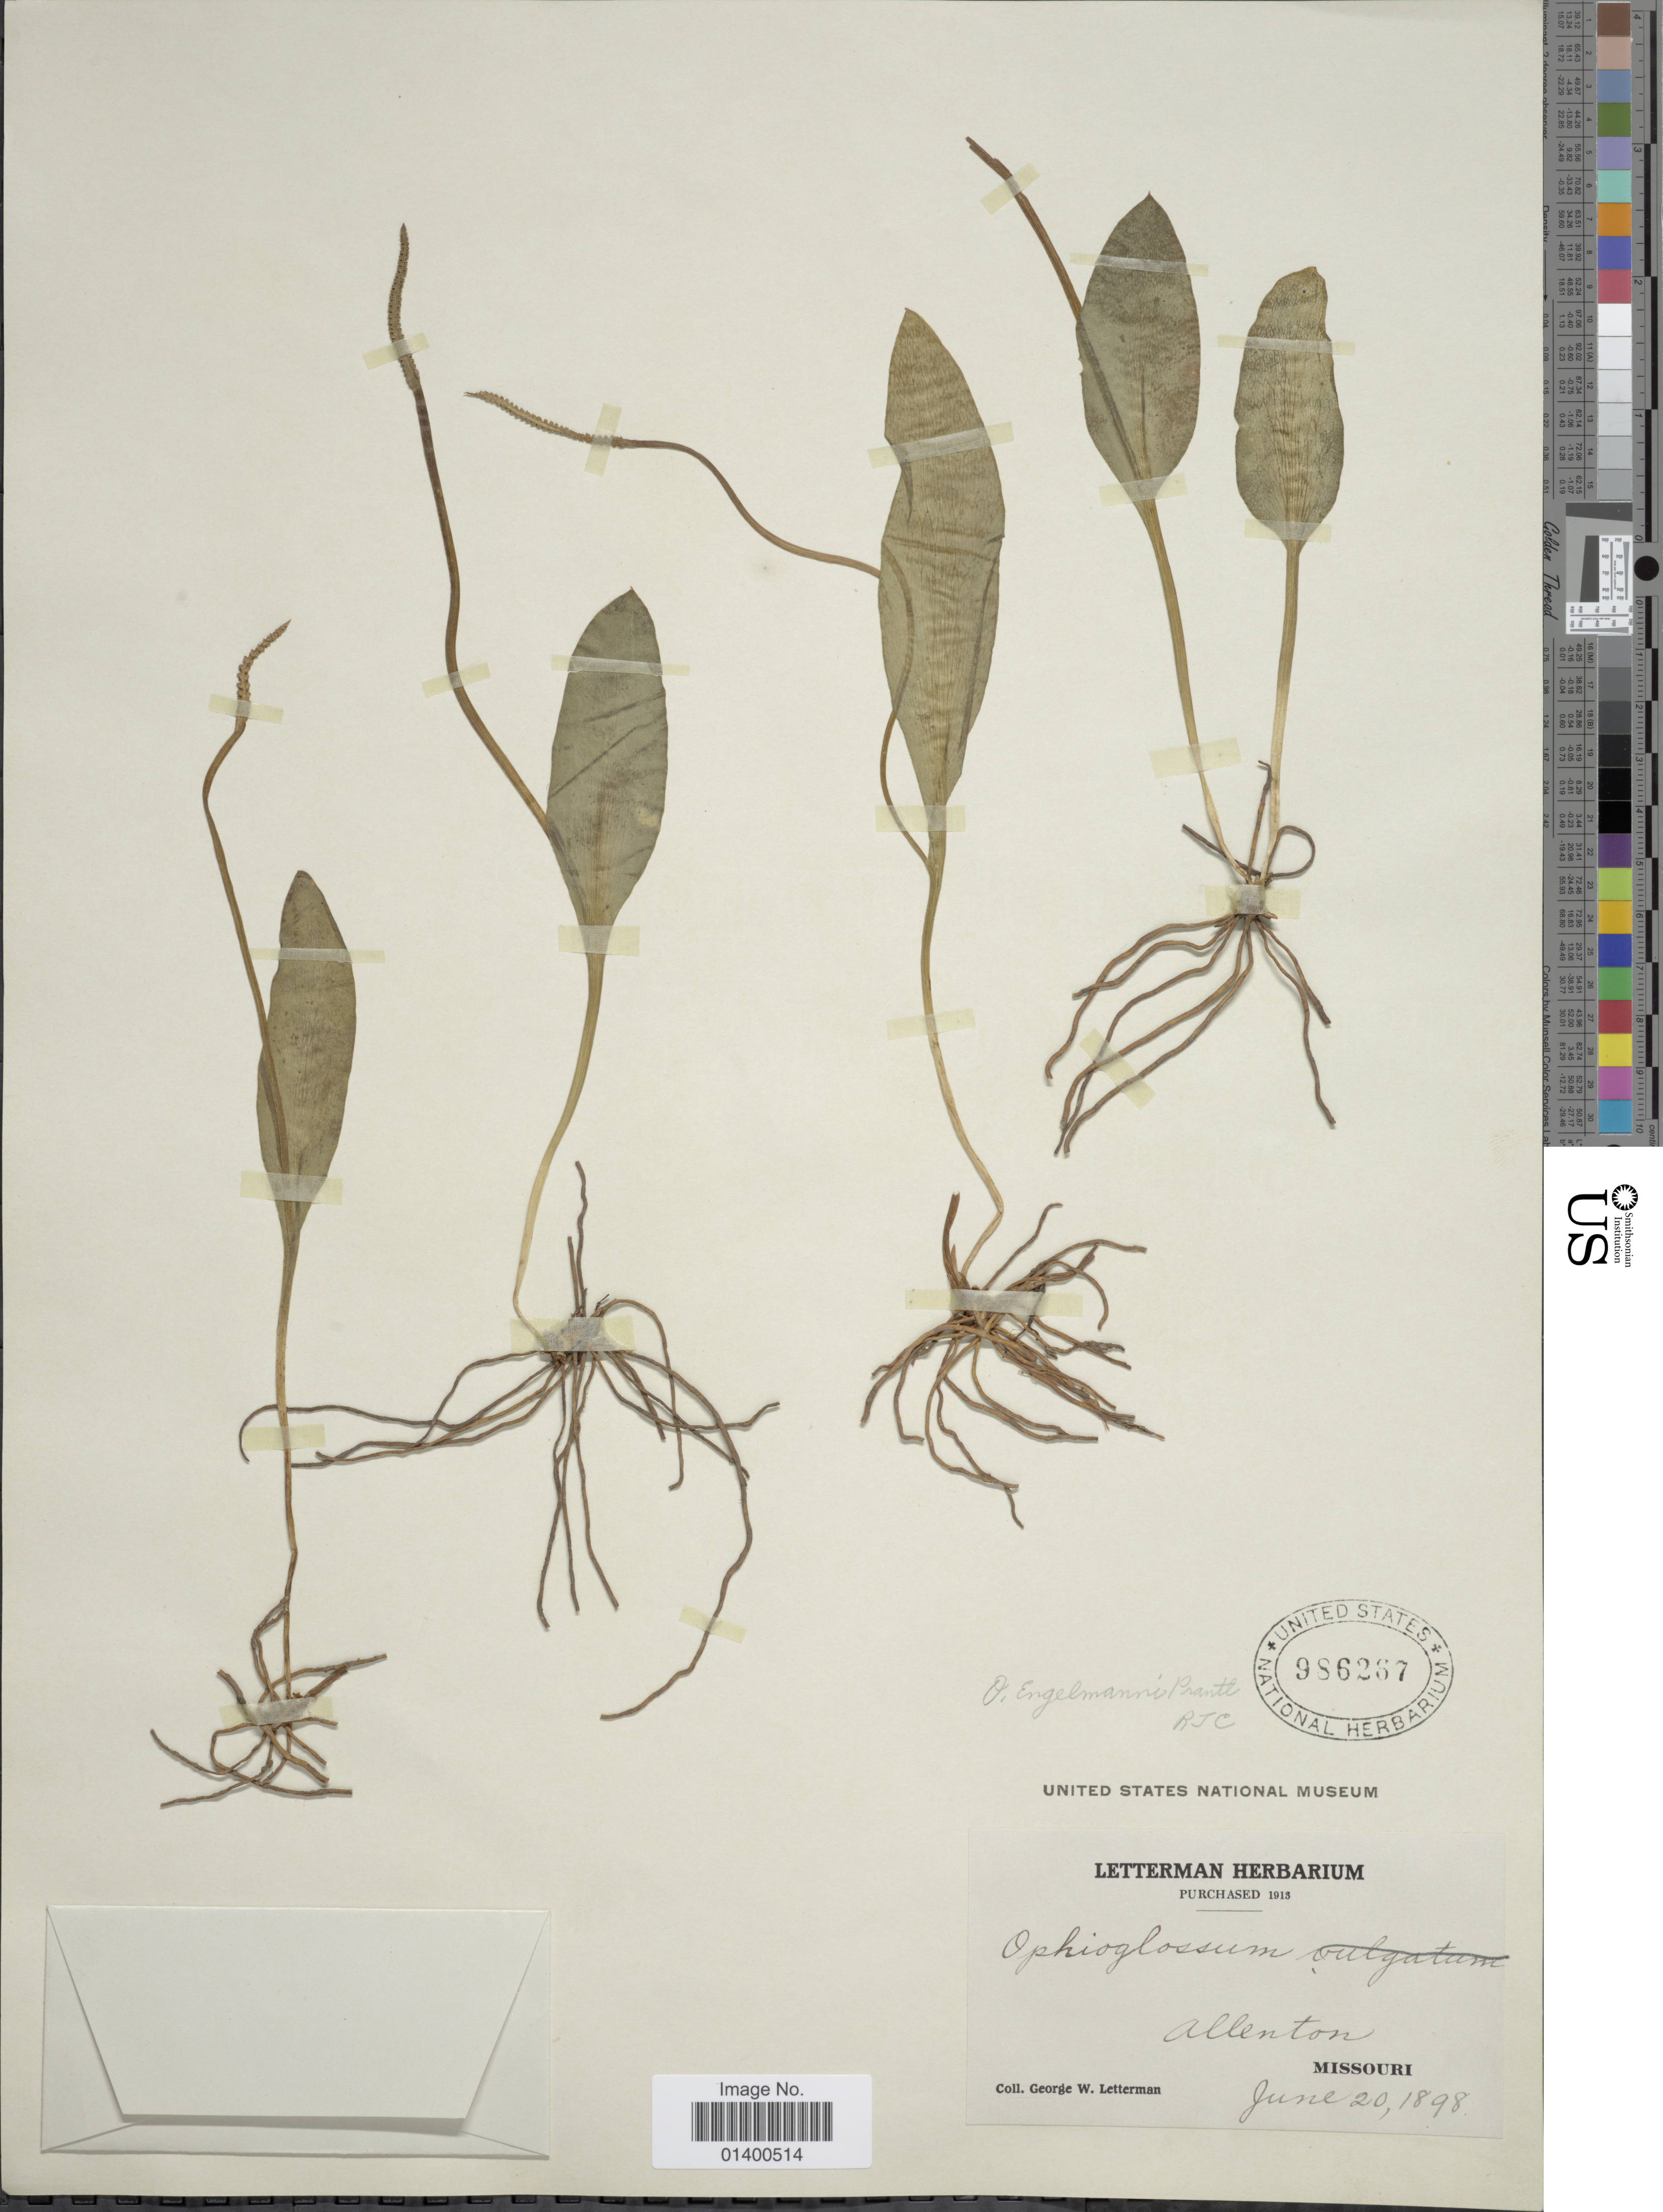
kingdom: Plantae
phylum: Tracheophyta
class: Polypodiopsida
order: Ophioglossales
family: Ophioglossaceae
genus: Ophioglossum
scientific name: Ophioglossum engelmannii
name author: Prantl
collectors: G. W. Letterman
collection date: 1898-06-20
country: United States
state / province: Missouri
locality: Allenton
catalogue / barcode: US 986287